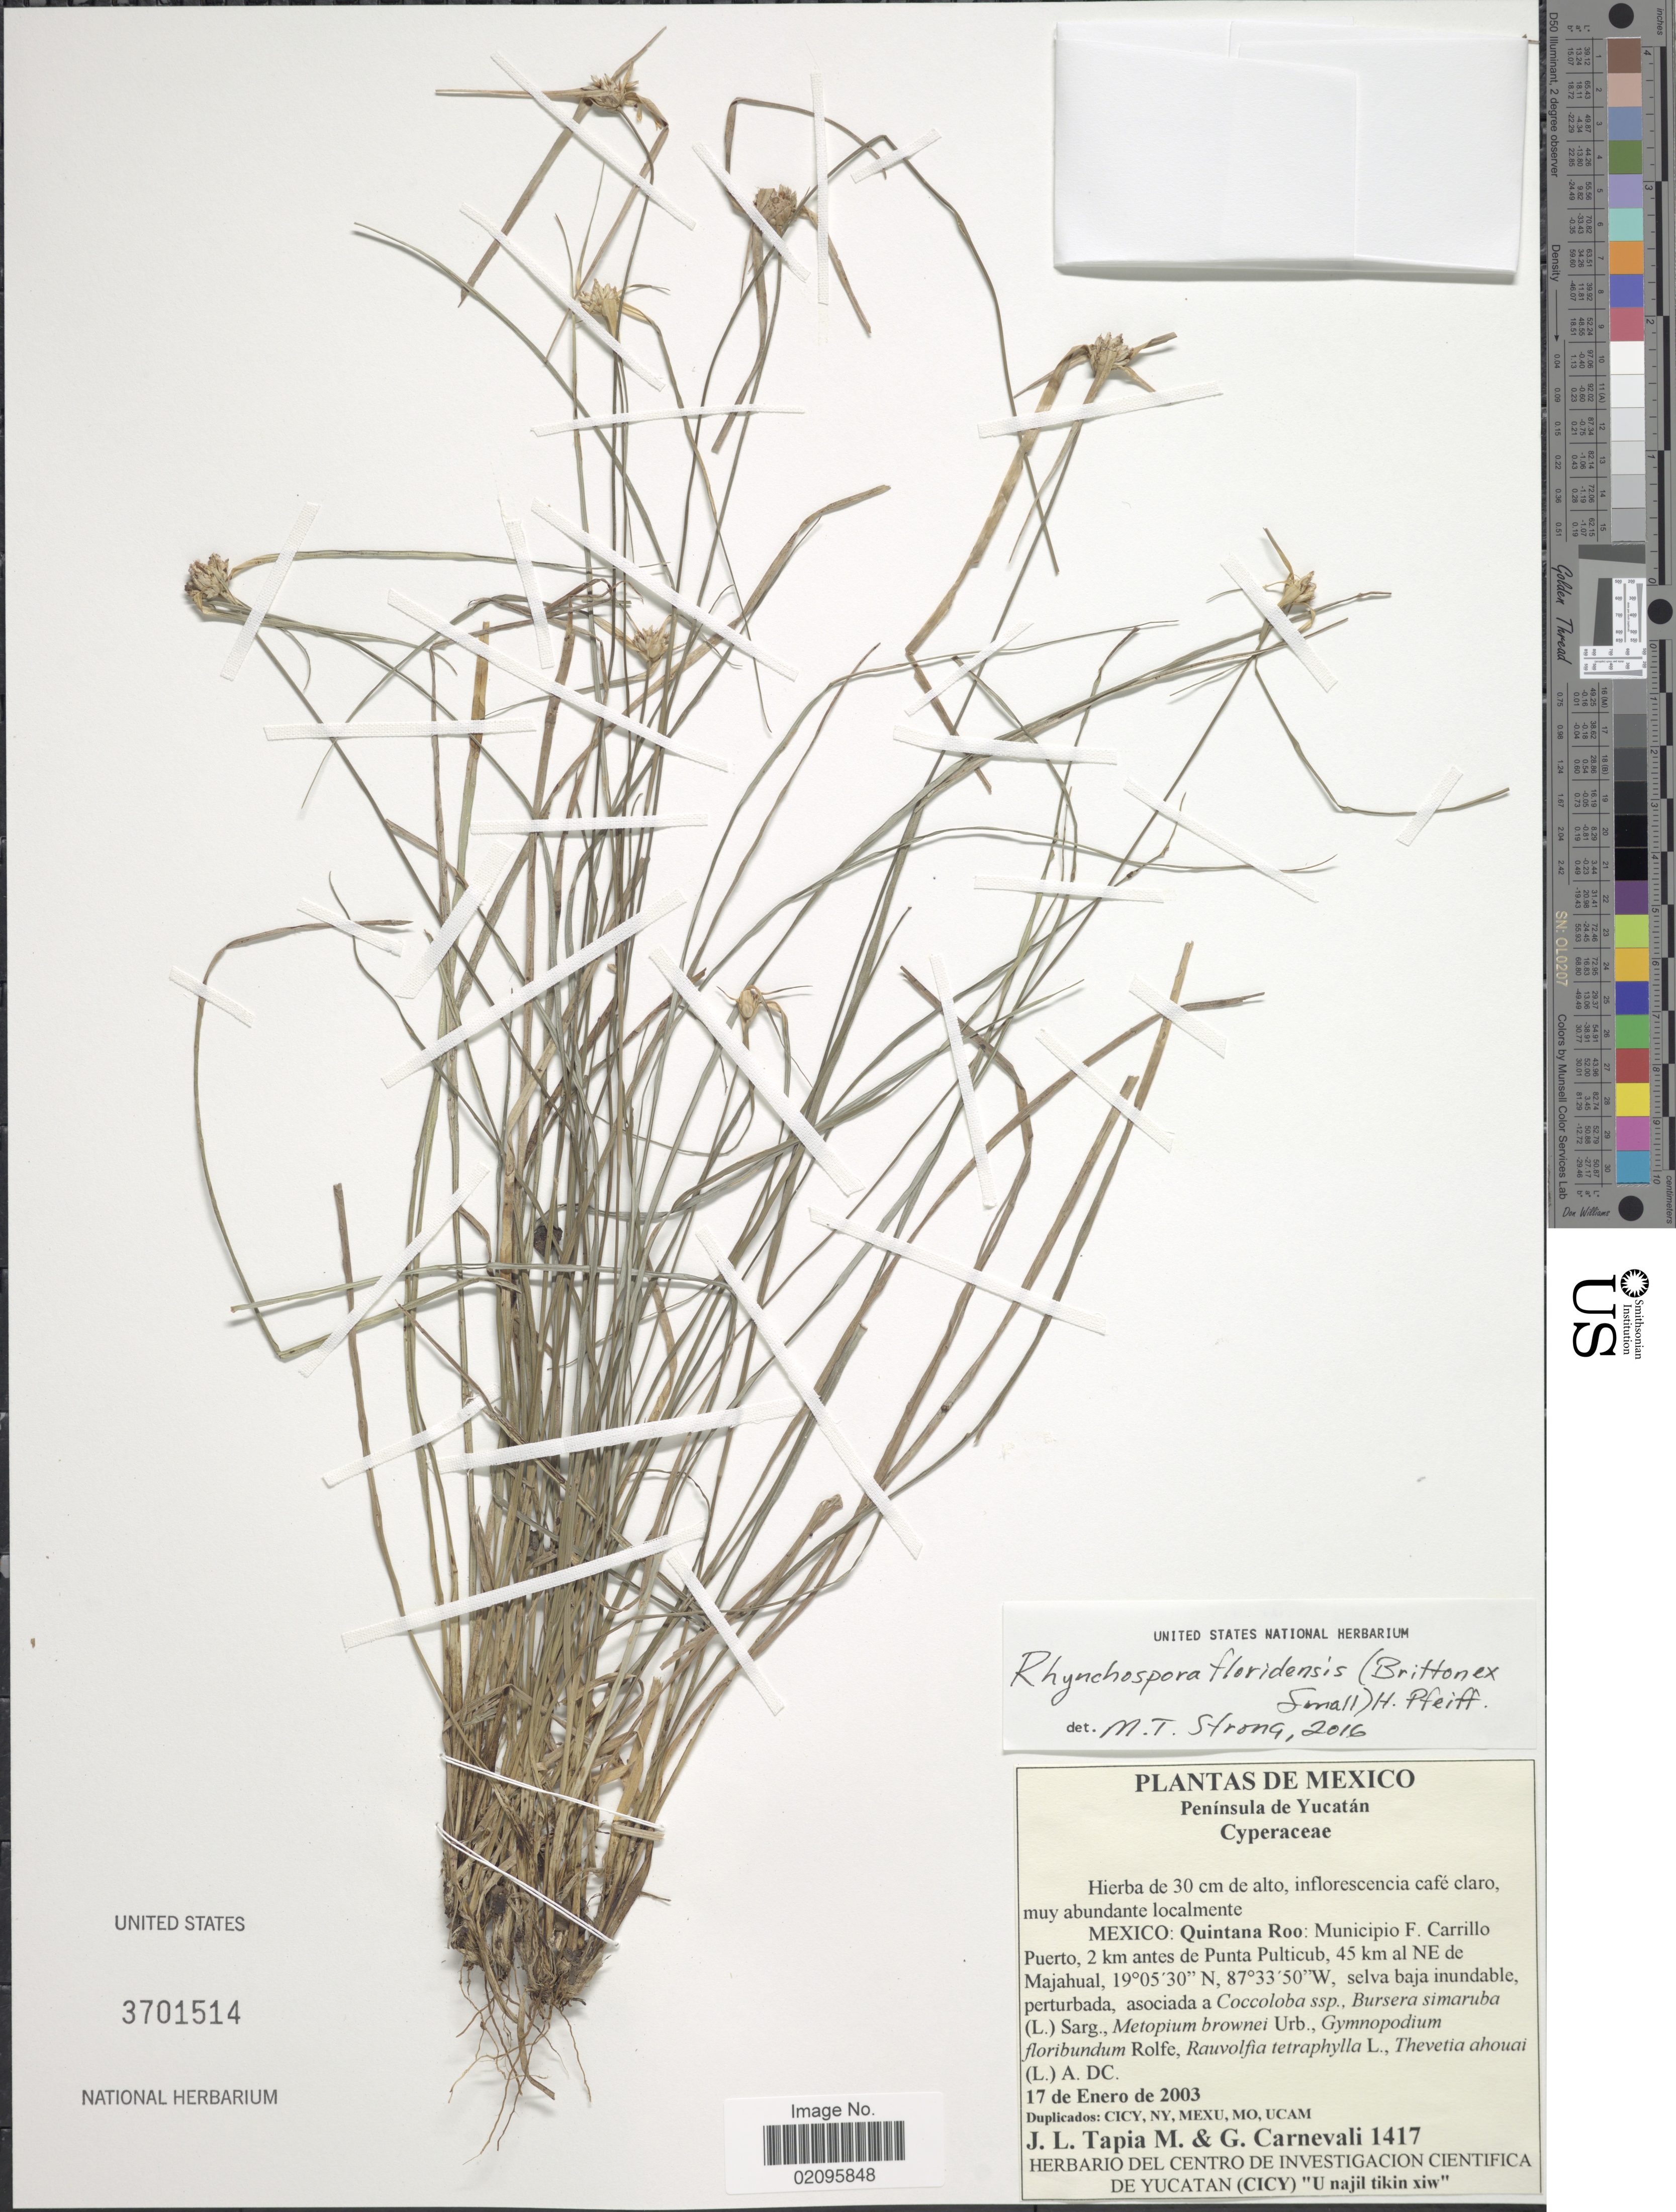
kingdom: Plantae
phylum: Tracheophyta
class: Liliopsida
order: Poales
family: Cyperaceae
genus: Rhynchospora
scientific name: Rhynchospora floridensis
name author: (Britton ex Small) H. Pfeiff.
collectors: J. Tapia M. & G. Carnevali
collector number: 1417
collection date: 2003-01-17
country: Mexico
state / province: Quintana Roo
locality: Peninsula de Yucatan, Municipio F. Carillo Puerto, 2 km antes de Punta Pulticub, 45 km al NE de Majahual.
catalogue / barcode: US 3701514